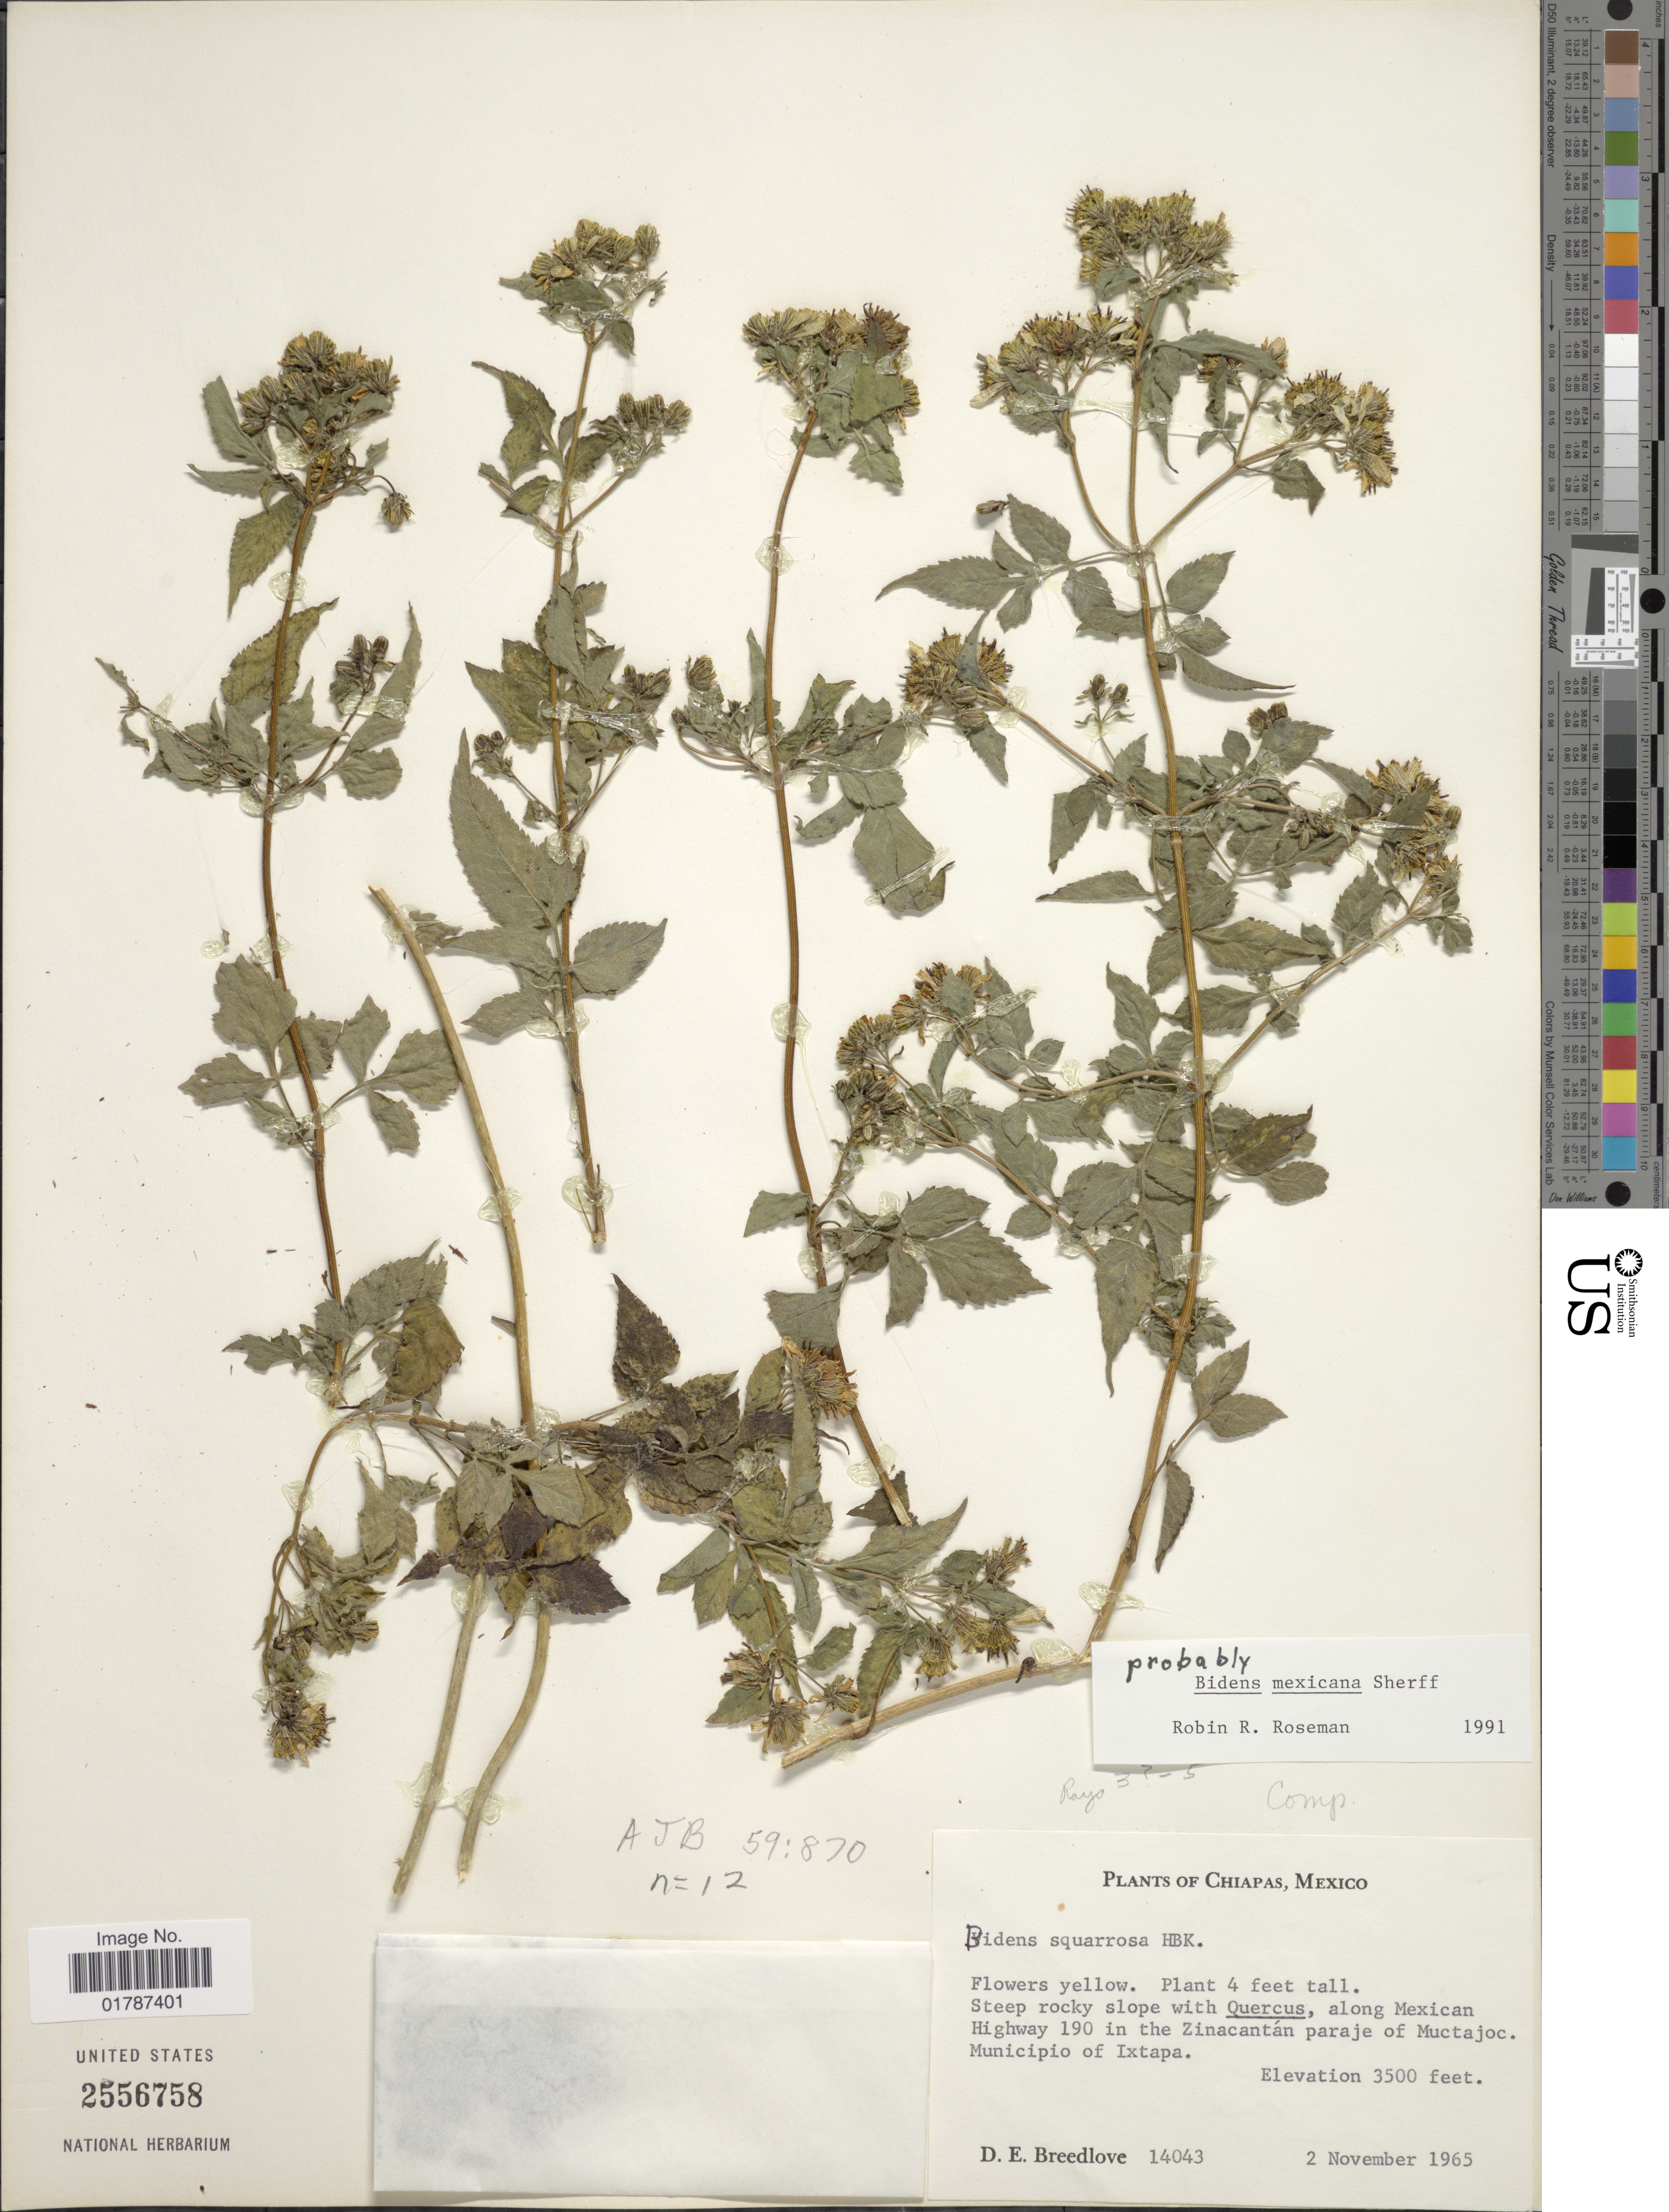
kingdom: Plantae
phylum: Tracheophyta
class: Magnoliopsida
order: Asterales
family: Asteraceae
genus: Bidens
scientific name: Bidens mexicana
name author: Sherff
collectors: D. E. Breedlove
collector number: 14043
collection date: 1965-11-02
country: Mexico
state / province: Chiapas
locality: Along Mexican Highway 190 in the Zinacantan paraje of Muctajoc, Municipio of Ixttapa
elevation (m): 1067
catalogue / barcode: US 2556758